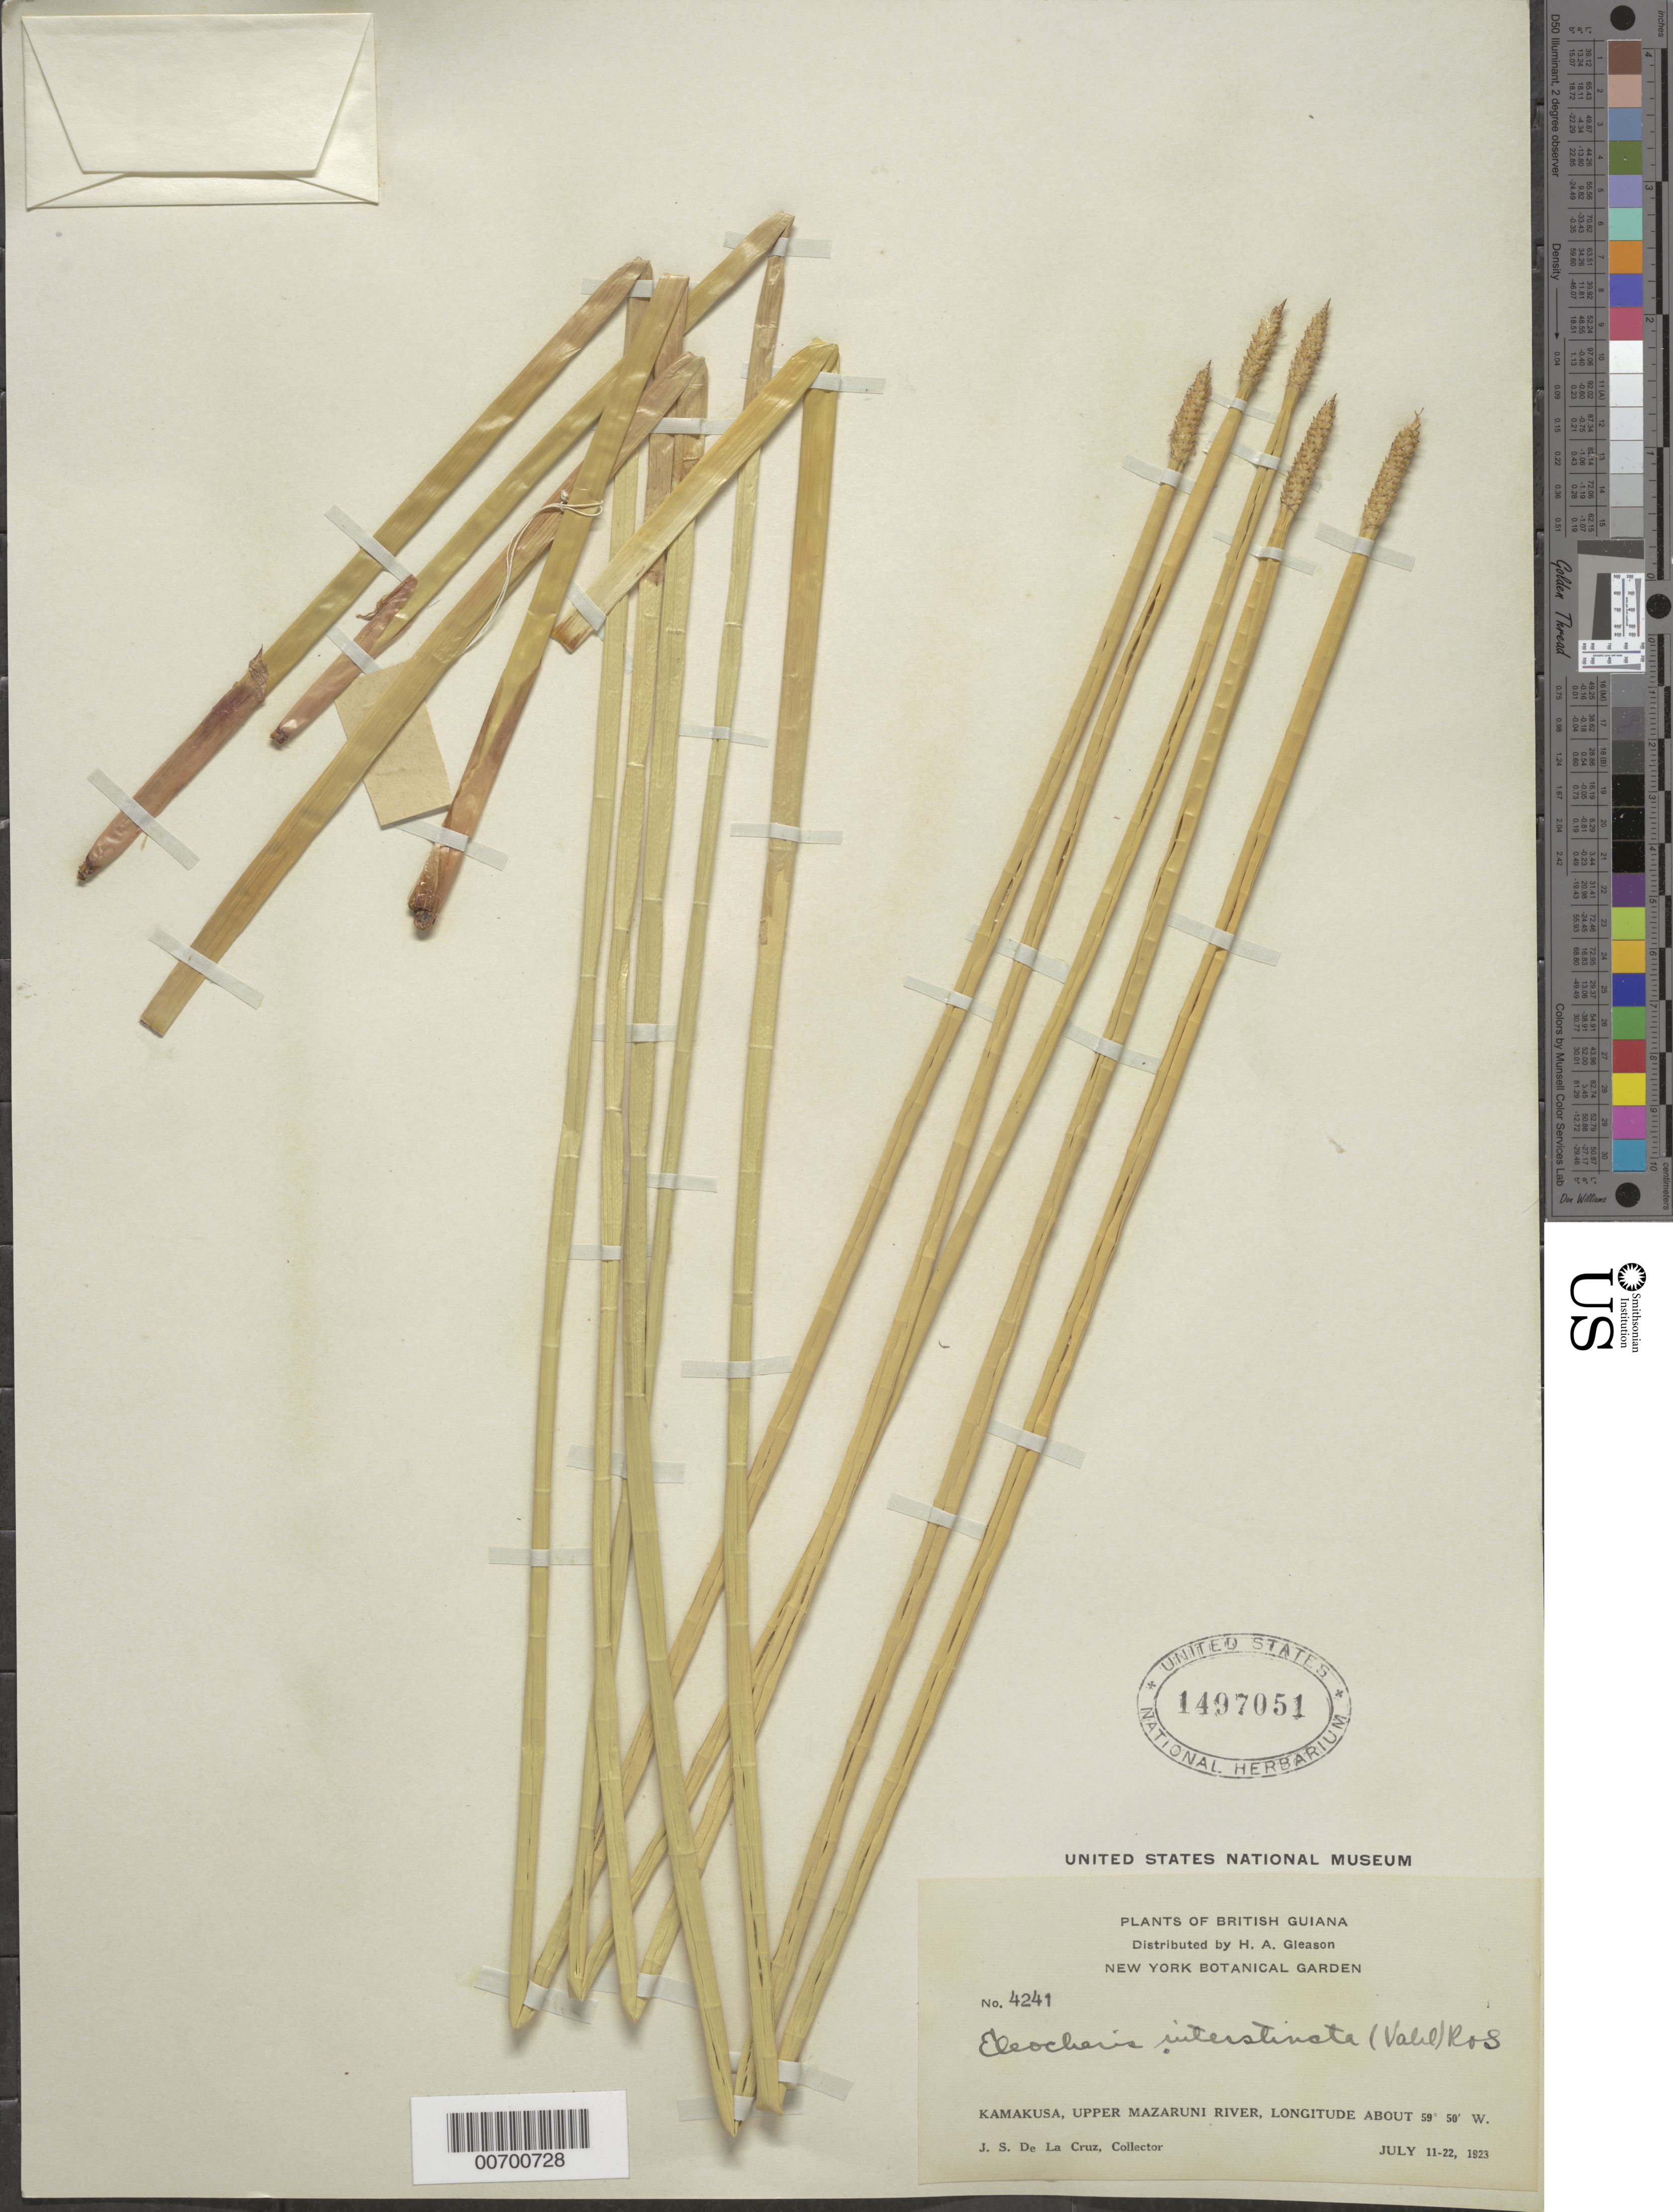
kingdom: Plantae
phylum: Tracheophyta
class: Liliopsida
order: Poales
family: Cyperaceae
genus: Eleocharis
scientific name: Eleocharis interstincta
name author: (Vahl) Roem. & Schult.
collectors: J. S. de la Cruz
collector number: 4241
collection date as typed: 11-Jul-23 to 22-Jul-23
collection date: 1923-07-11/1923-07-22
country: Guyana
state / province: Cuyuni-Mazaruni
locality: Kamakusa, Upper Mazaruni R.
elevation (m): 100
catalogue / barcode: US 1497051